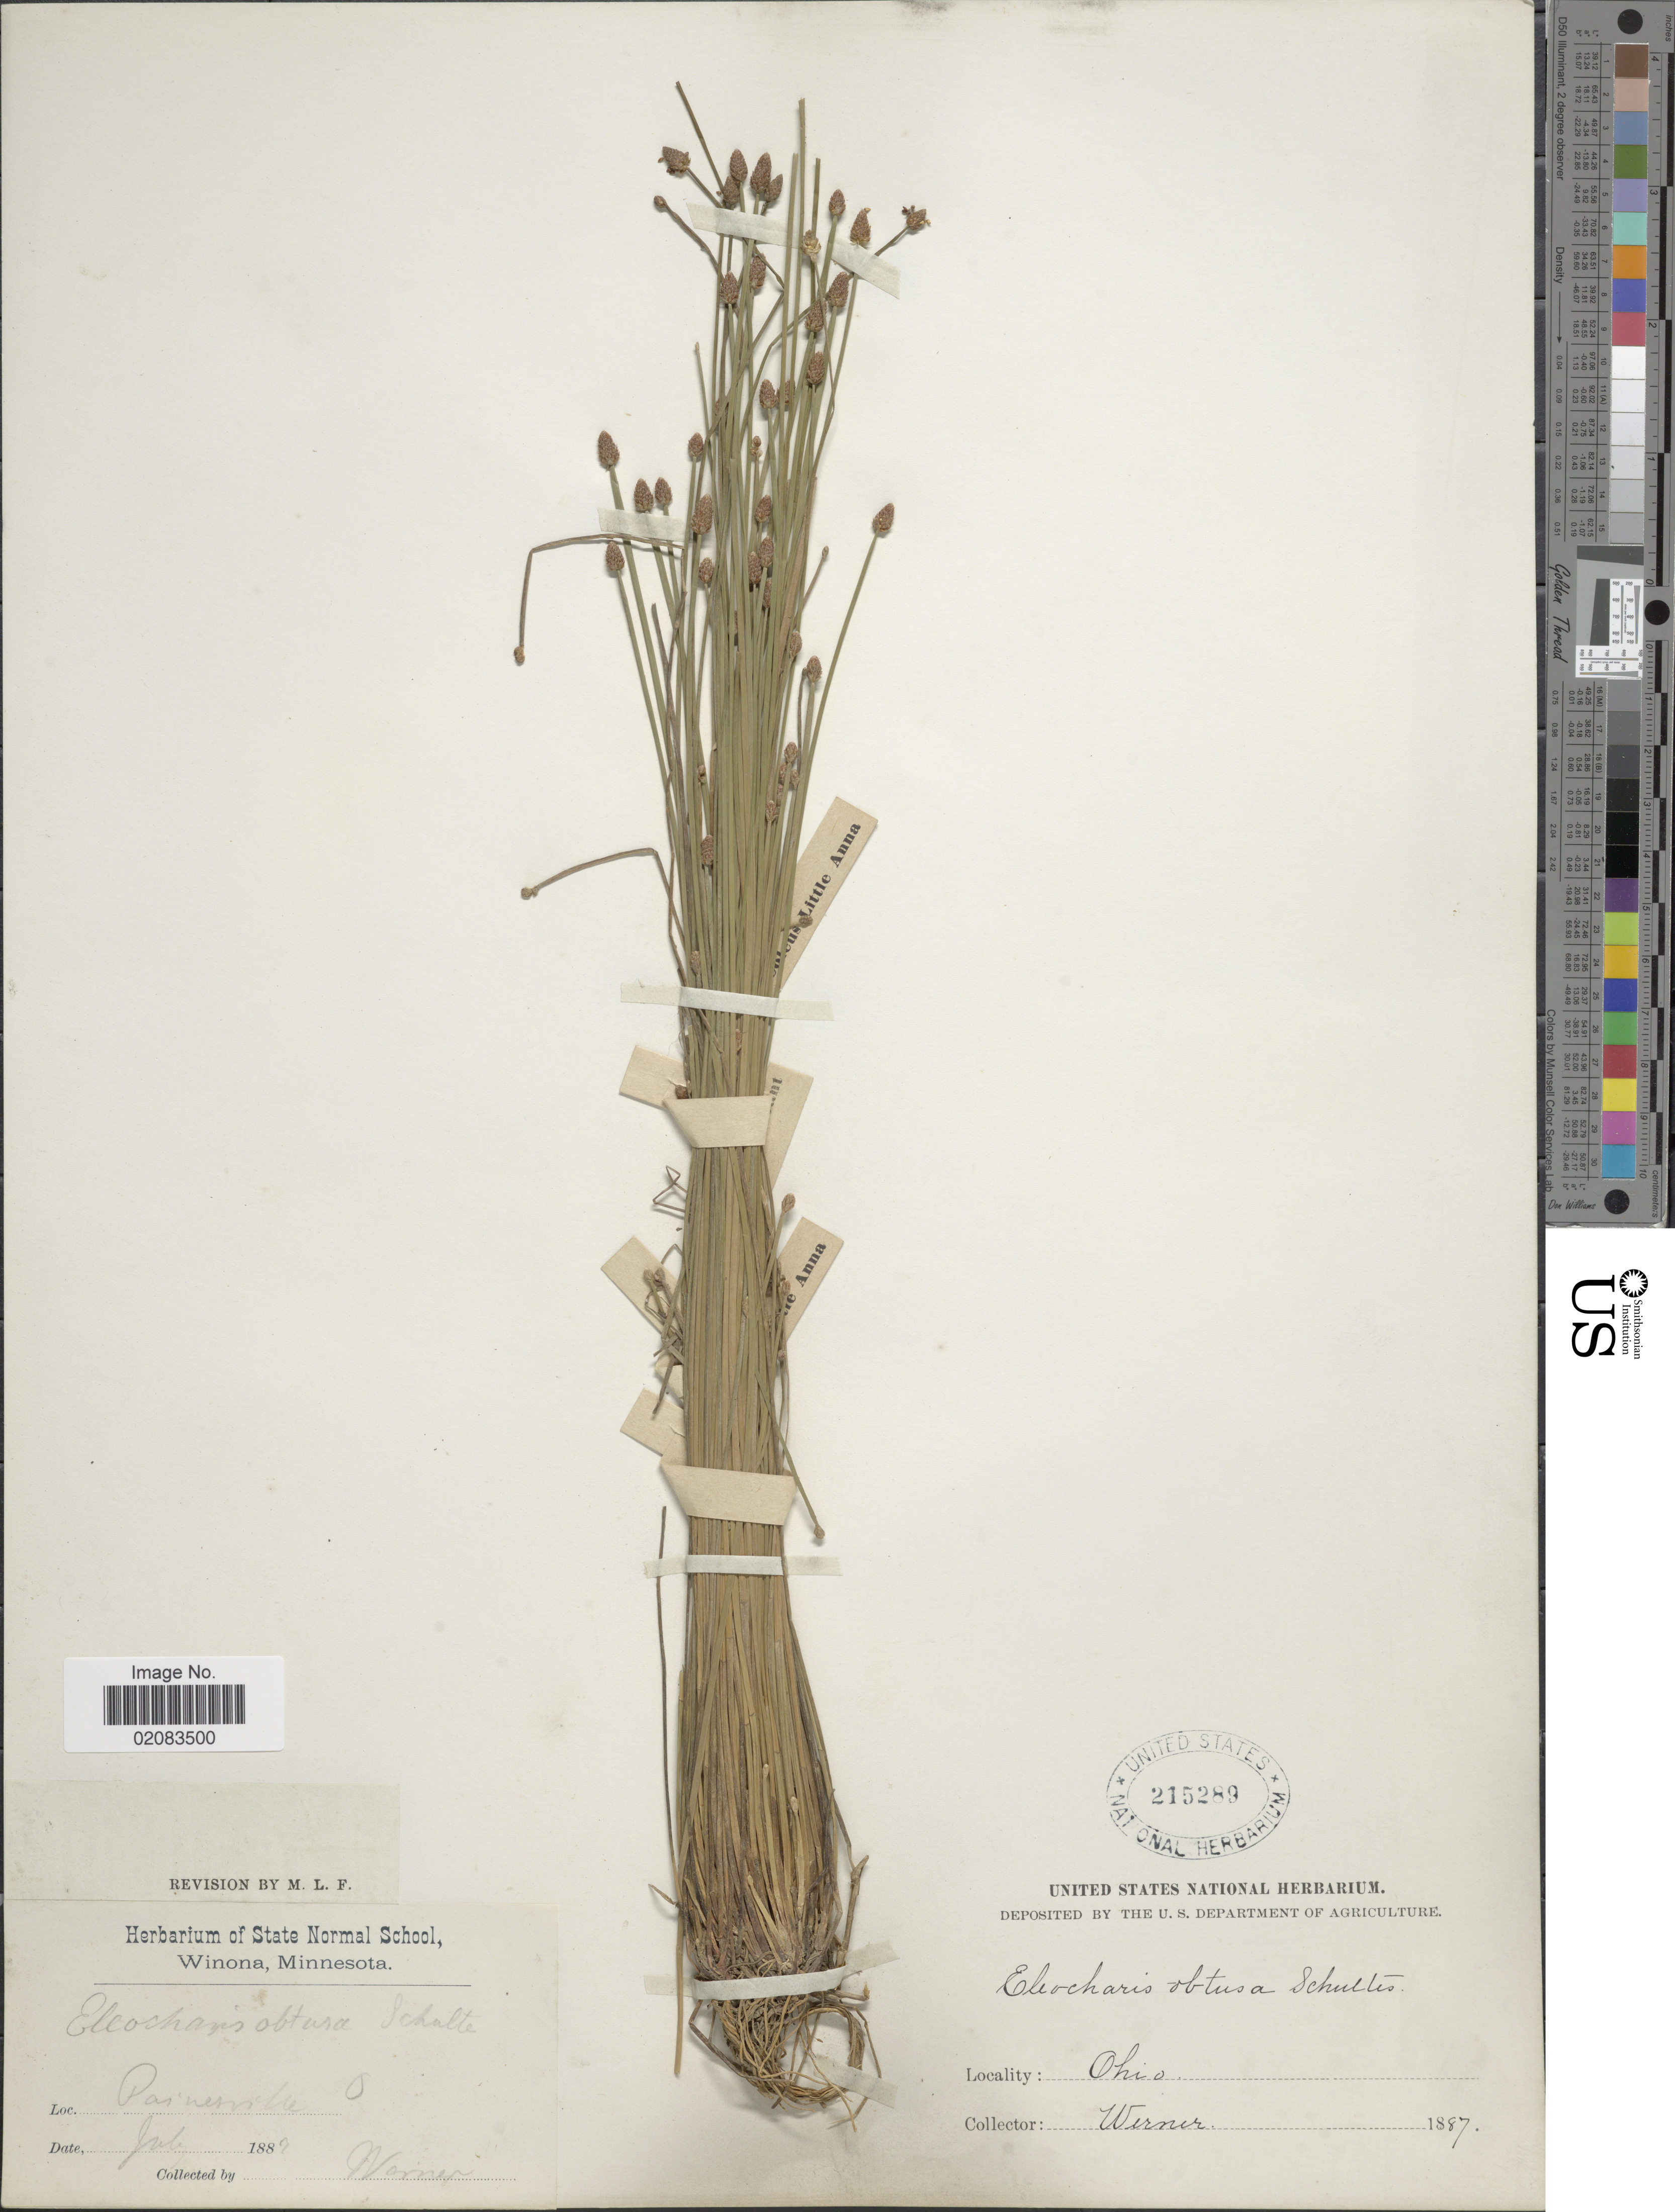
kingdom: Plantae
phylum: Tracheophyta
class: Liliopsida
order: Poales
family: Cyperaceae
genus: Eleocharis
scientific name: Eleocharis obtusa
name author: (Willd.) Schult.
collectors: -. Werner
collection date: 1887-07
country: United States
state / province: Ohio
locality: Painesville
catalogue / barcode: US 215289